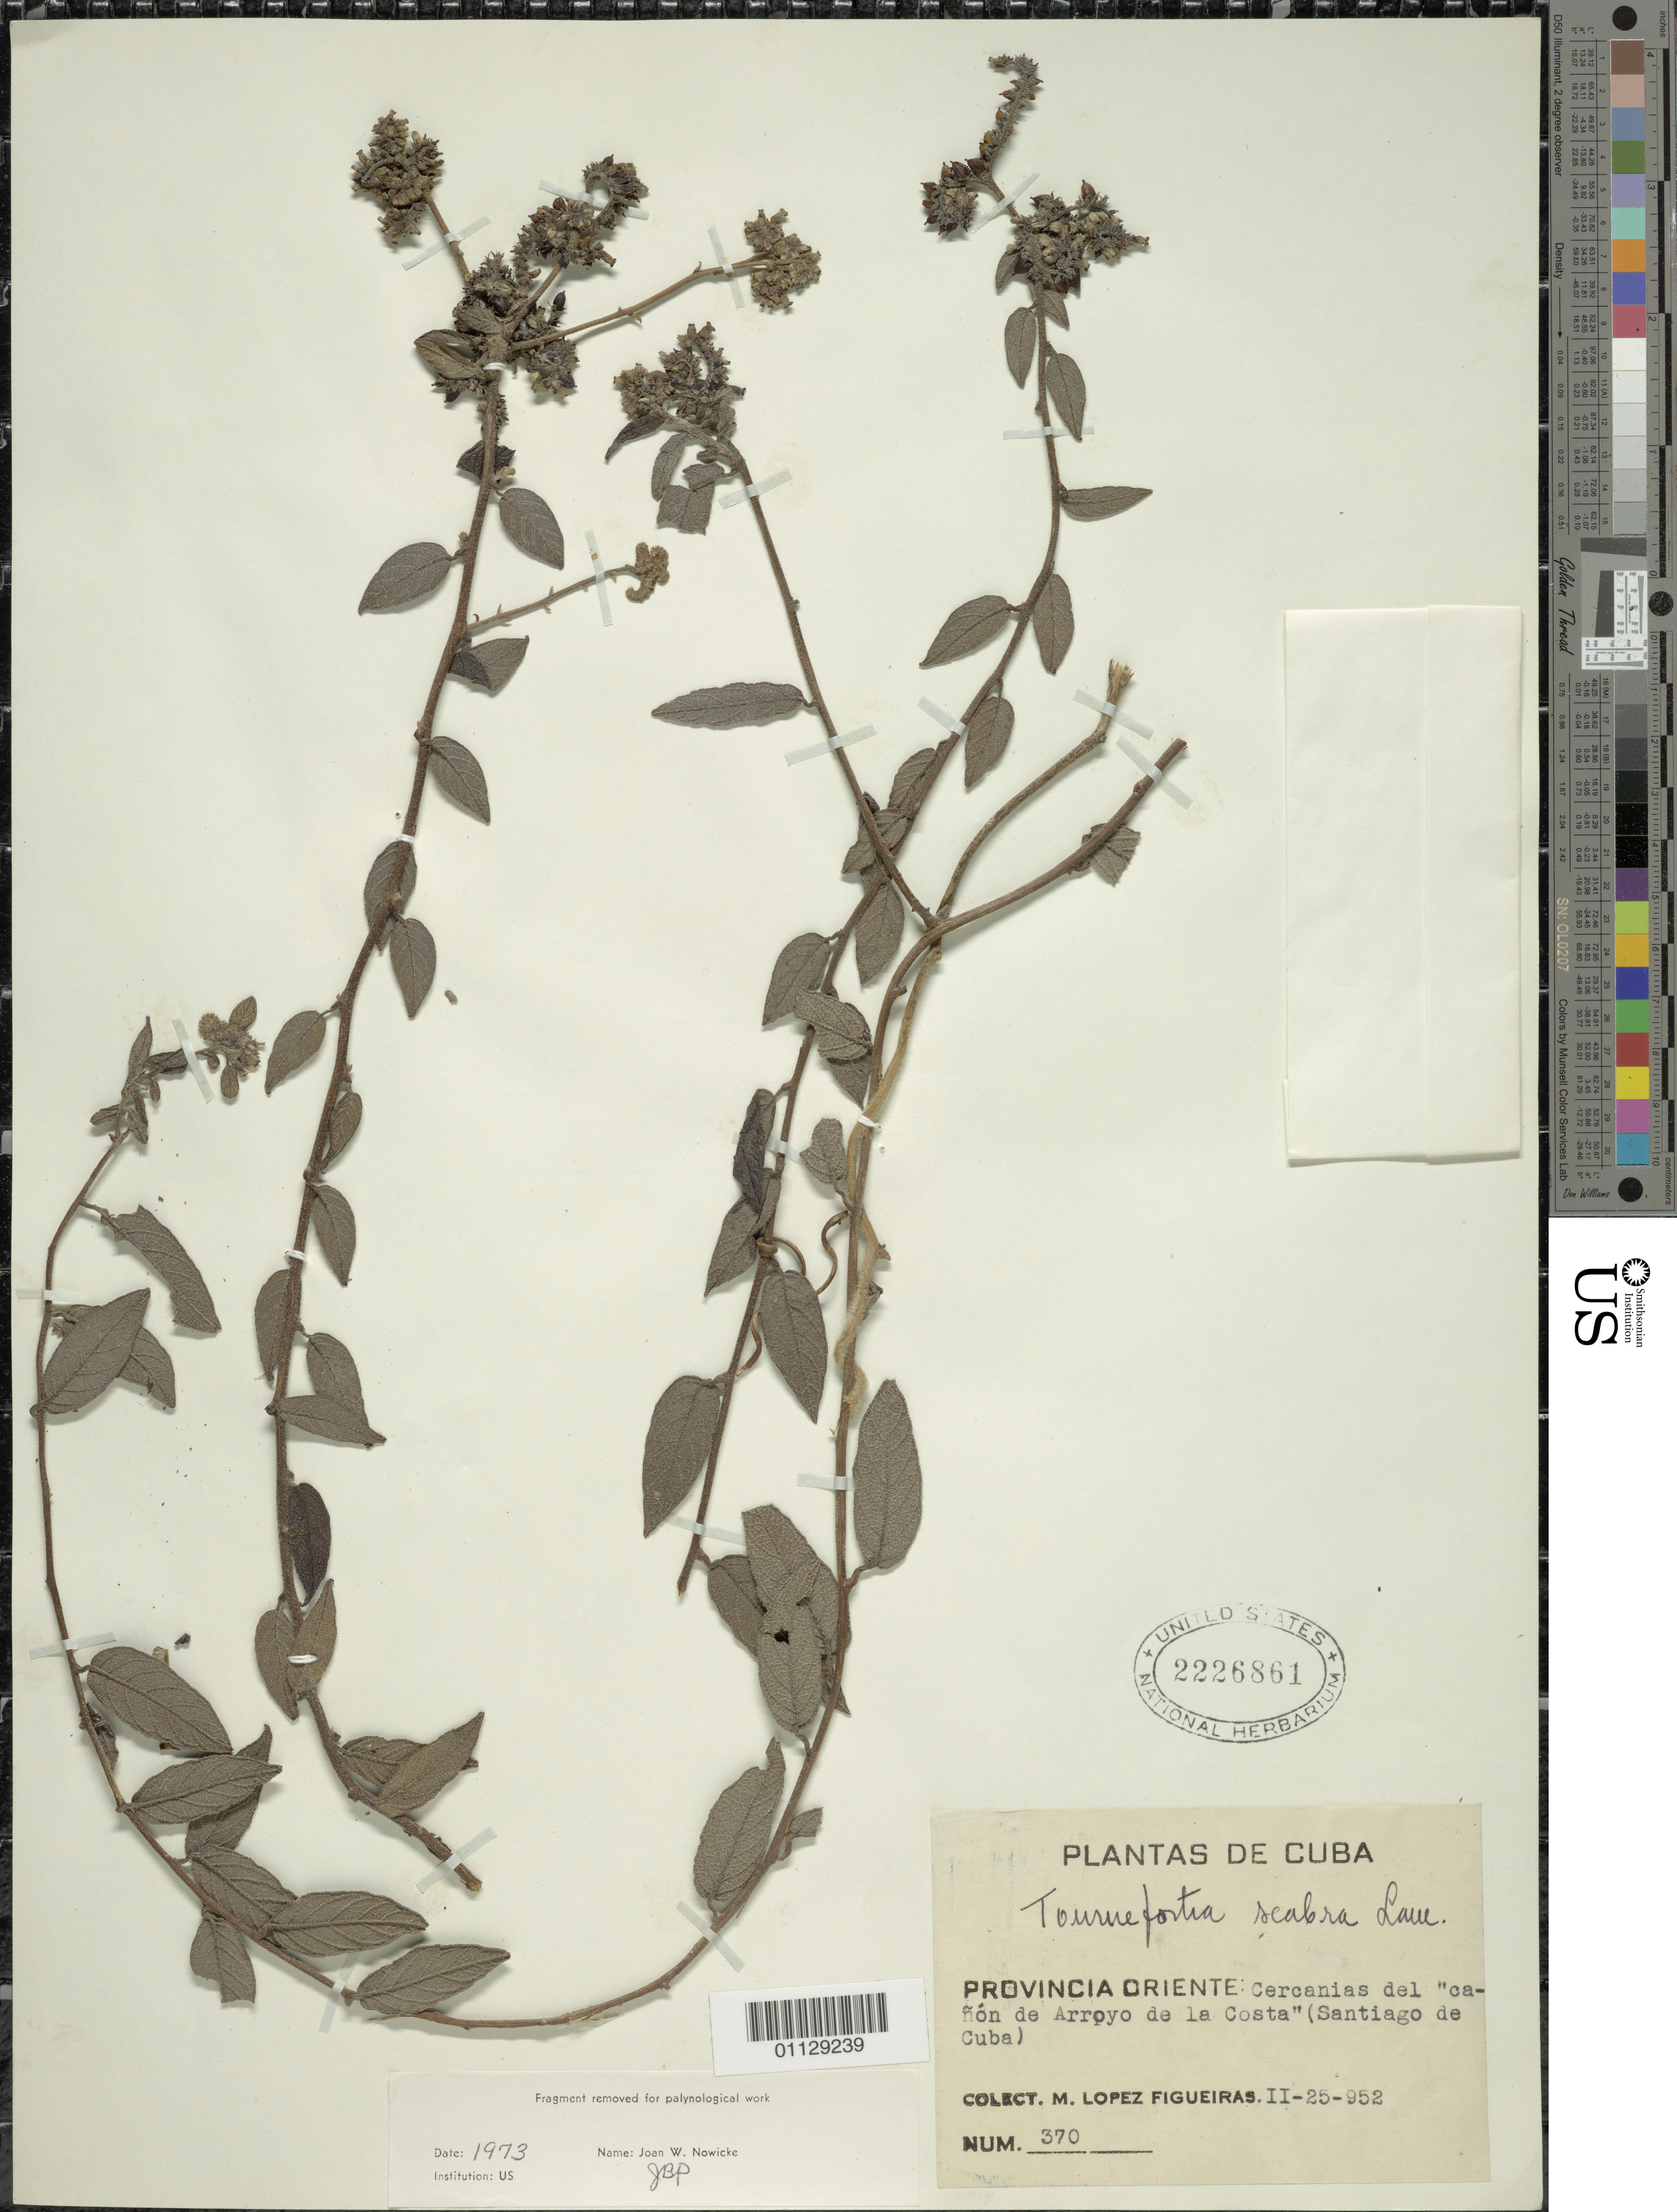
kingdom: Plantae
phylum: Tracheophyta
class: Magnoliopsida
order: Boraginales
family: Heliotropiaceae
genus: Tournefortia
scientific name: Tournefortia scabra var. scabra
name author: Lam.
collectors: M. López Figueiras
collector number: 370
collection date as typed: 25 Feb 1952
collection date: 1952-02-25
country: Cuba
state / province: Oriente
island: Cuba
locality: Cercanicas del "cafion de Arroyo de la Costa" ( Santiago de Cuba)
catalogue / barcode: US 2226861